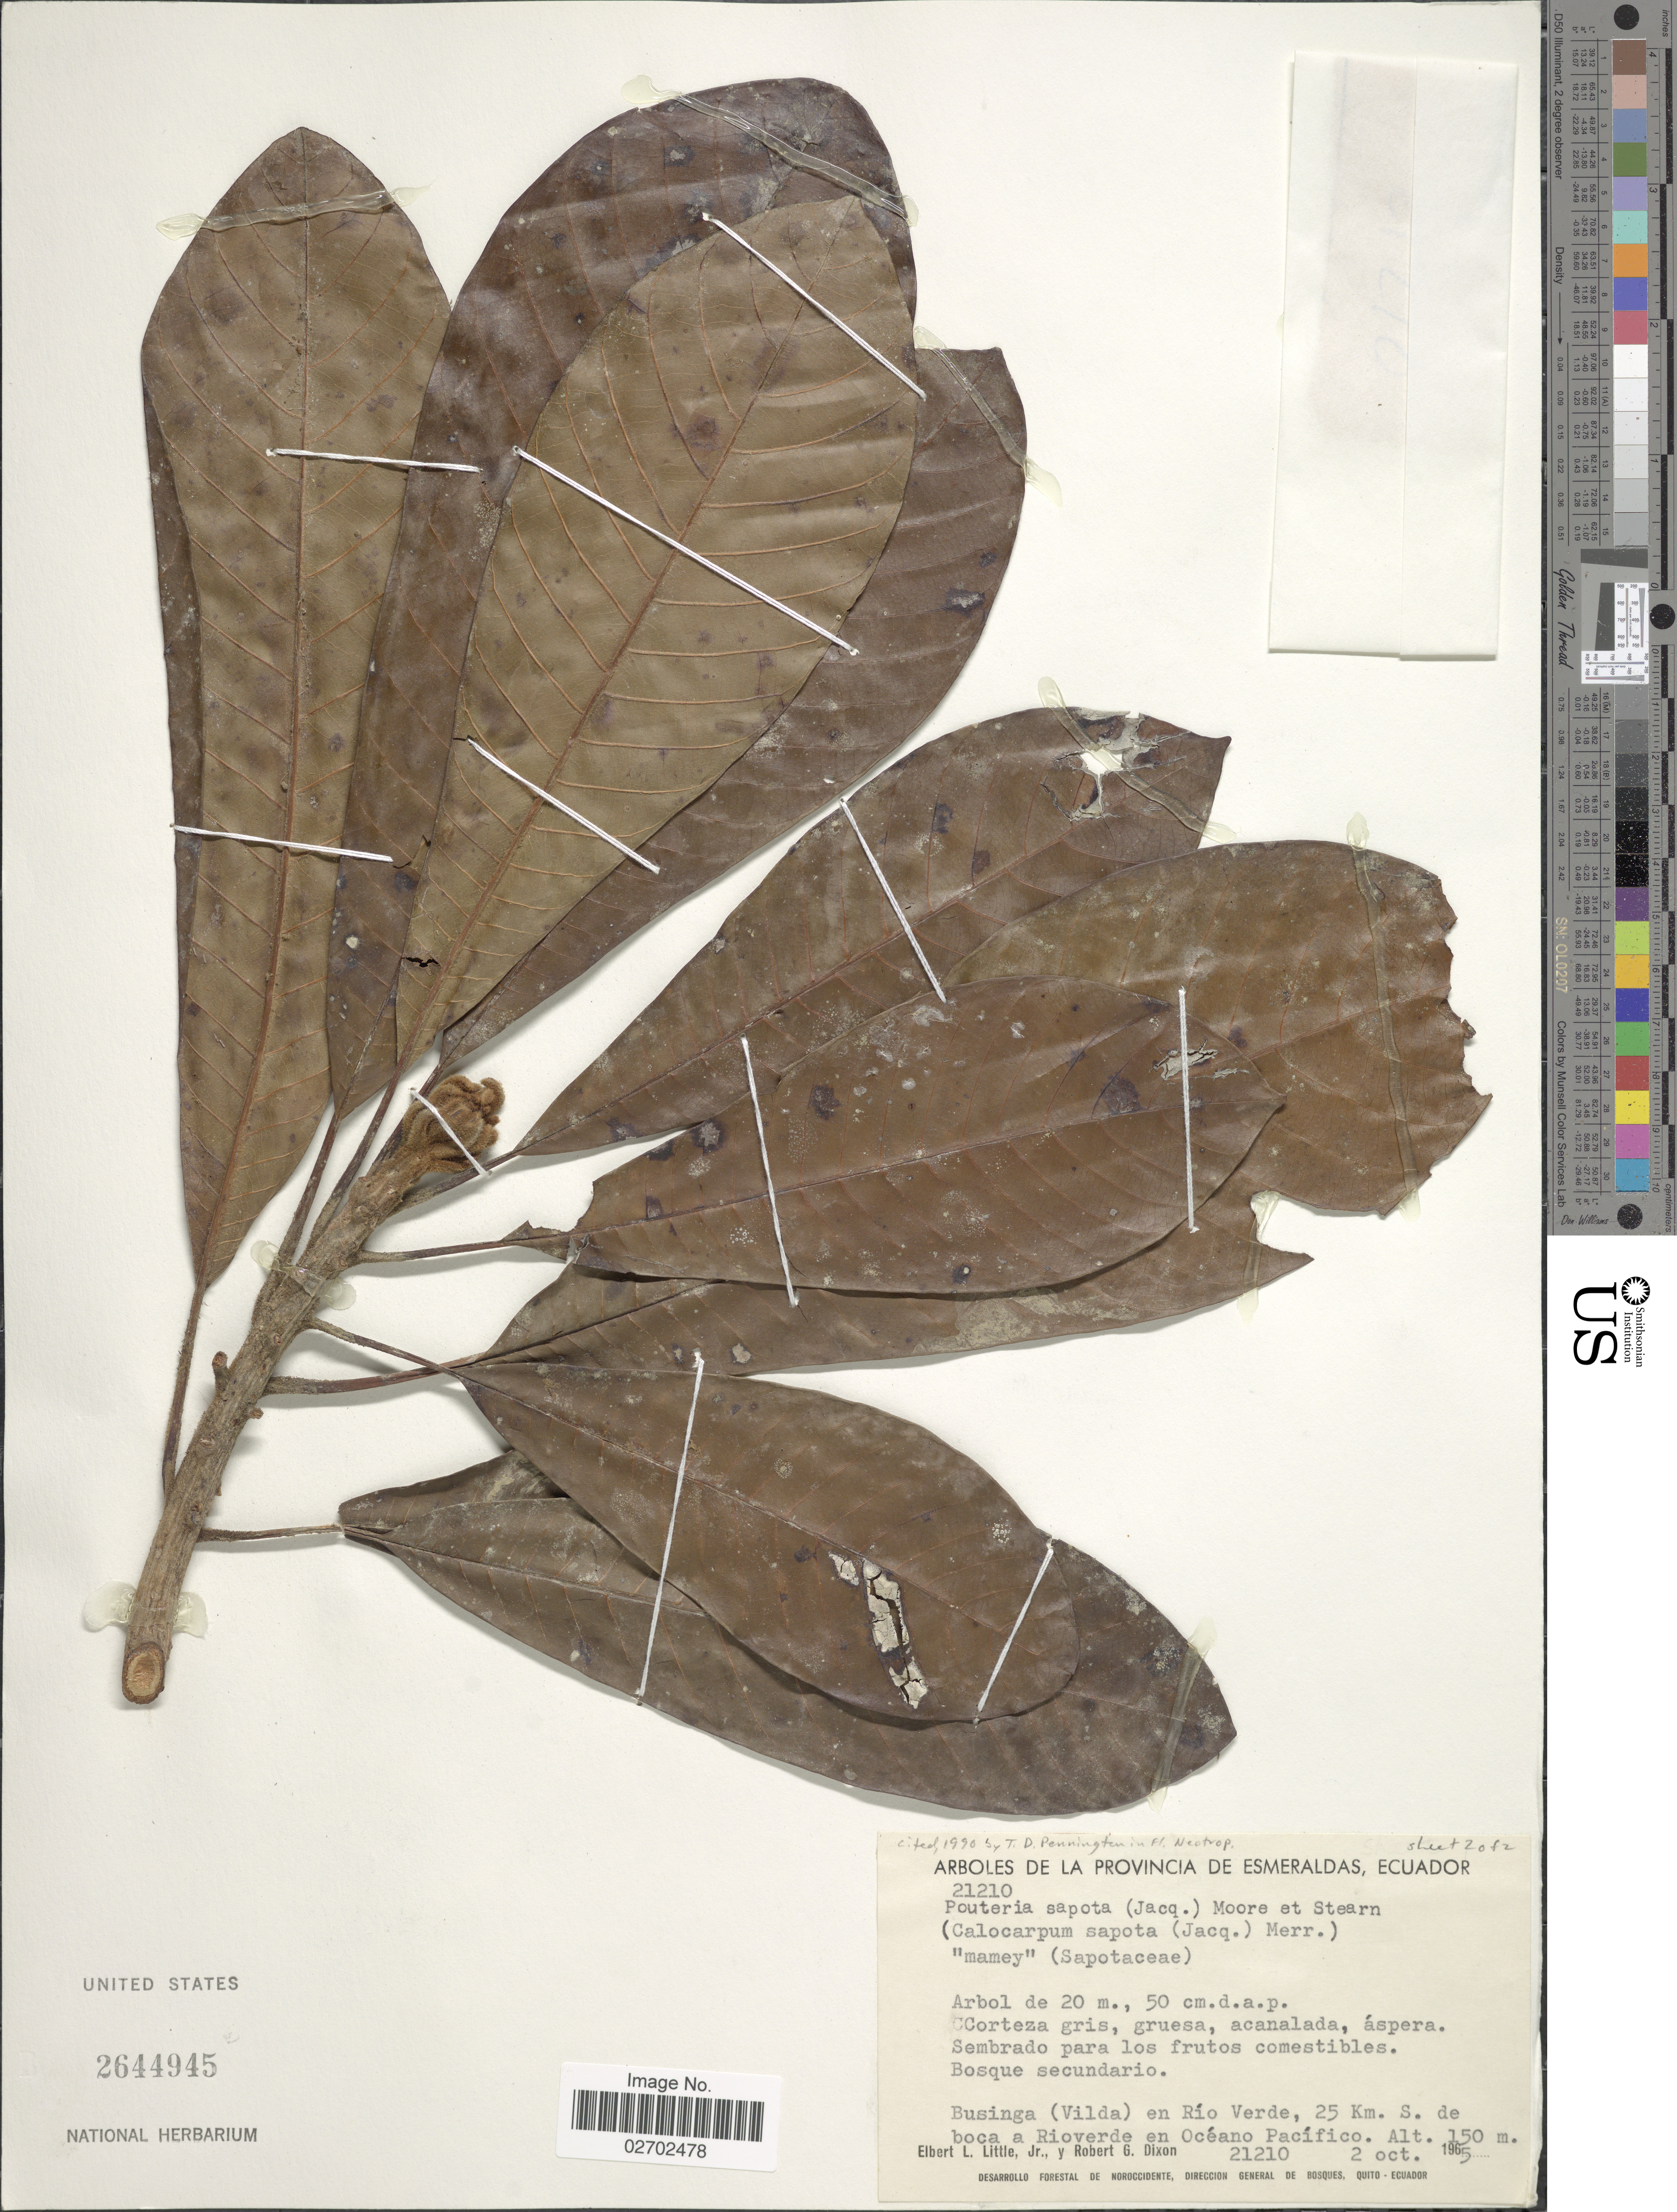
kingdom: Plantae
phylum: Tracheophyta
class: Magnoliopsida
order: Ericales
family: Sapotaceae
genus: Pouteria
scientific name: Pouteria sapota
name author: (Jacq.) H.E. Moore & Stearn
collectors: E. L. Little & R. G. Dixon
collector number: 21210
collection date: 1965-10-02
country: Ecuador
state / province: Esmeraldas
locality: Businga (Vilda) en Río Verde, 25 Km. S. de boca a Rioverde en Océano Pacífico.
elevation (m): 150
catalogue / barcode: US 2644945